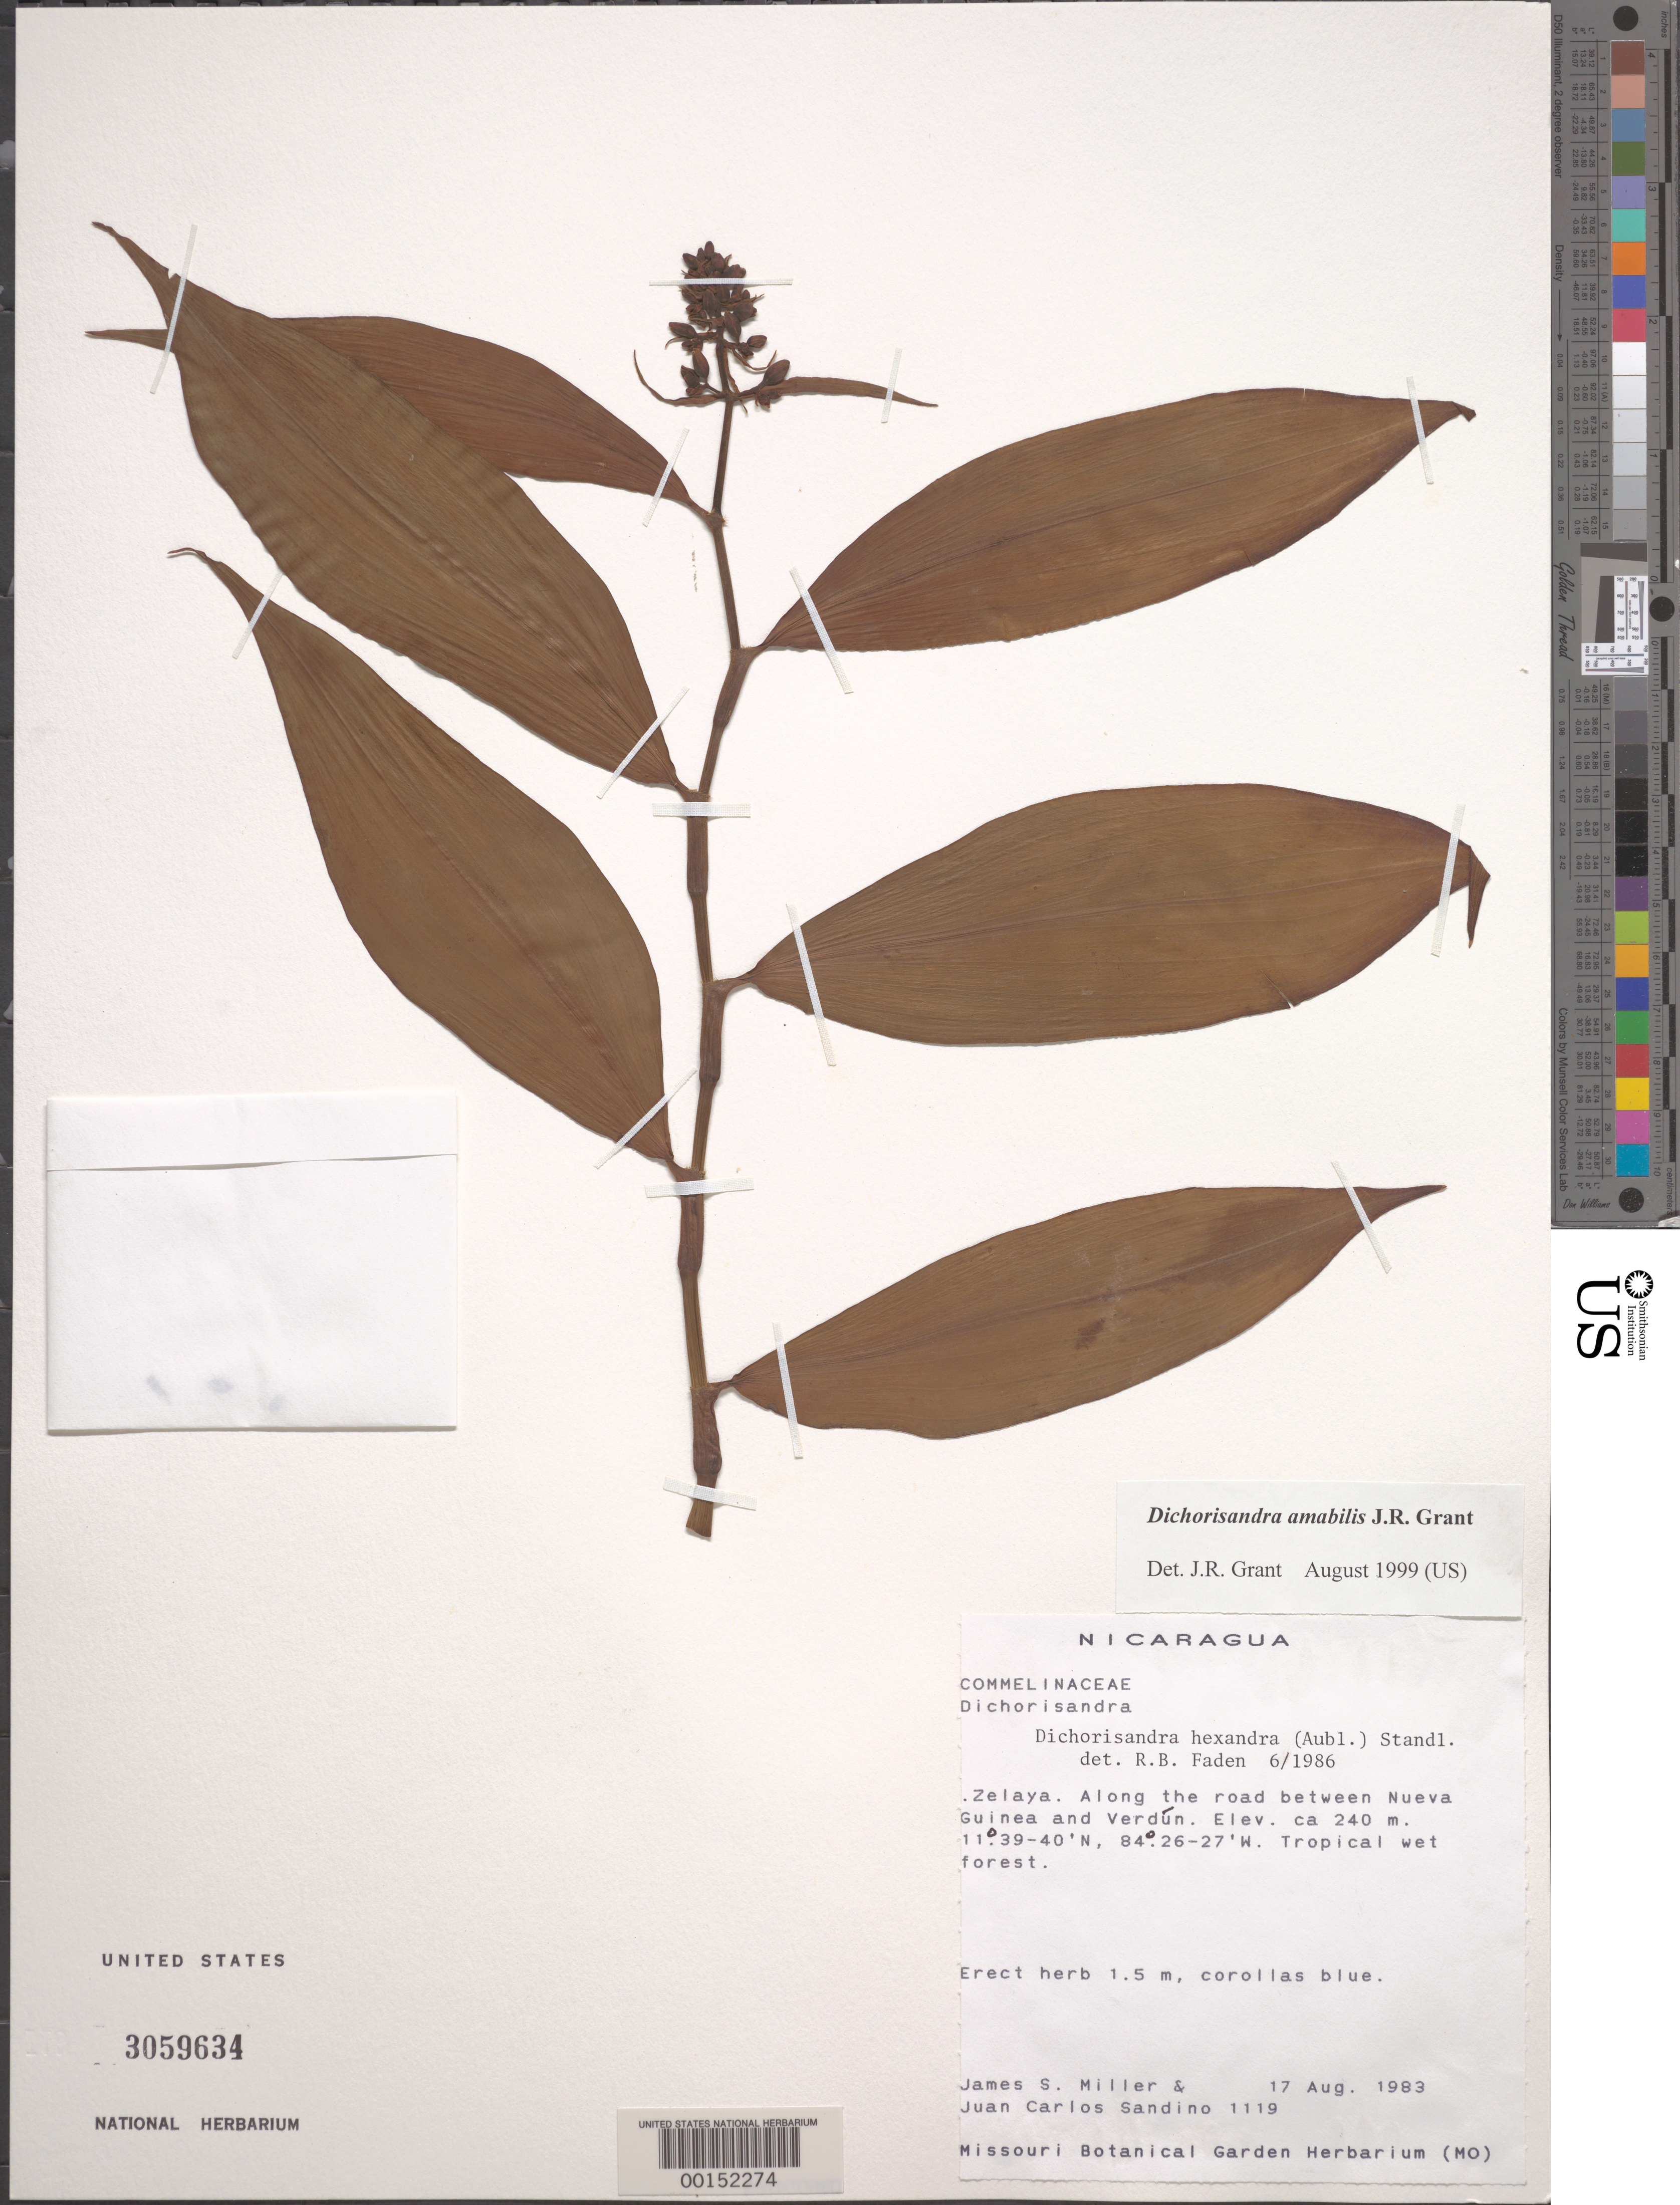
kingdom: Plantae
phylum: Tracheophyta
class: Liliopsida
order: Commelinales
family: Commelinaceae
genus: Dichorisandra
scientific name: Dichorisandra hexandra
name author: (Aubl.) Standl.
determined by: Faden, Robert B., (US), Smithsonian Institution - National Museum of Natural History (UNITED STATES)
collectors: J. S. Miller & J. Sandino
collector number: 1119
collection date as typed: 17 Aug 1983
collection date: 1983-08-17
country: Nicaragua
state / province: Atlántico Sur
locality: Between nueva guinea and verdun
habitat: Roadside, tropical wet forest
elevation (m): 240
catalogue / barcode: US 3059634